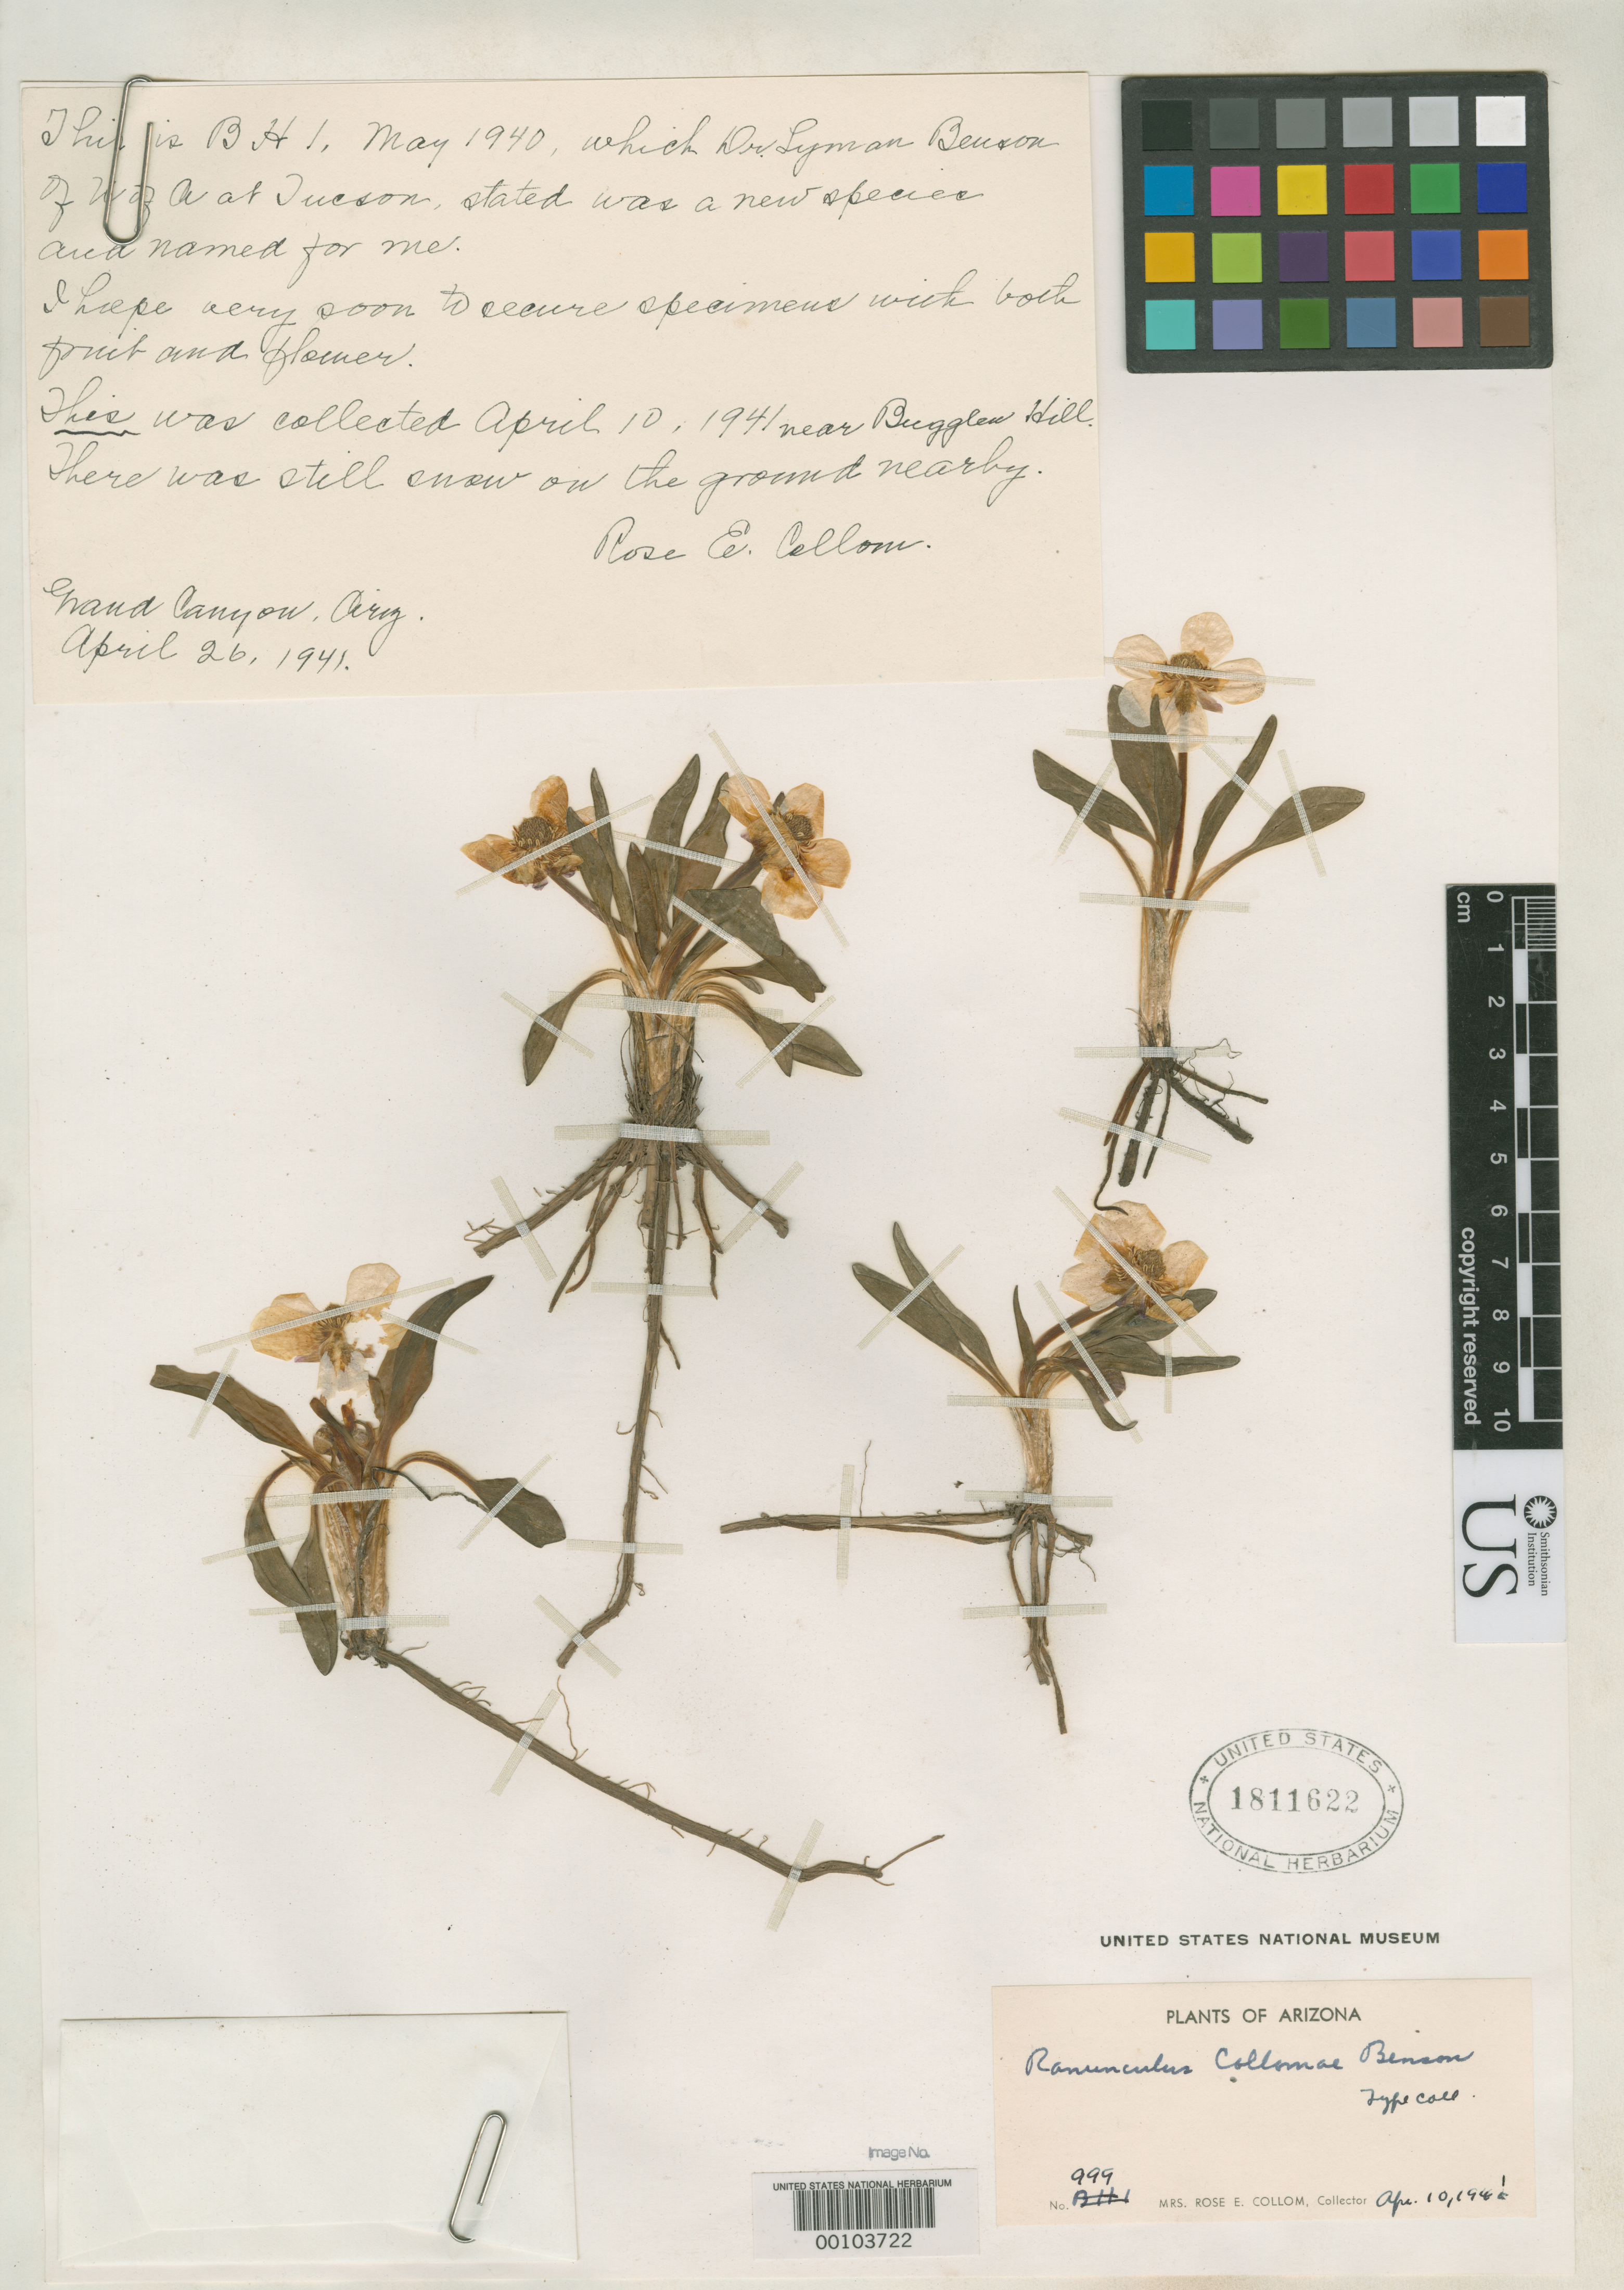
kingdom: Plantae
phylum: Tracheophyta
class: Magnoliopsida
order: Ranunculales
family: Ranunculaceae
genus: Ranunculus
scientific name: Ranunculus collomae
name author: L.D. Benson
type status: Type Collection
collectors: R. E. Collom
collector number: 999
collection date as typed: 10 Apr 1941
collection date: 1941-04-10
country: United States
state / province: Arizona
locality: Near Bugglow hill.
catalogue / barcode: US 1811622